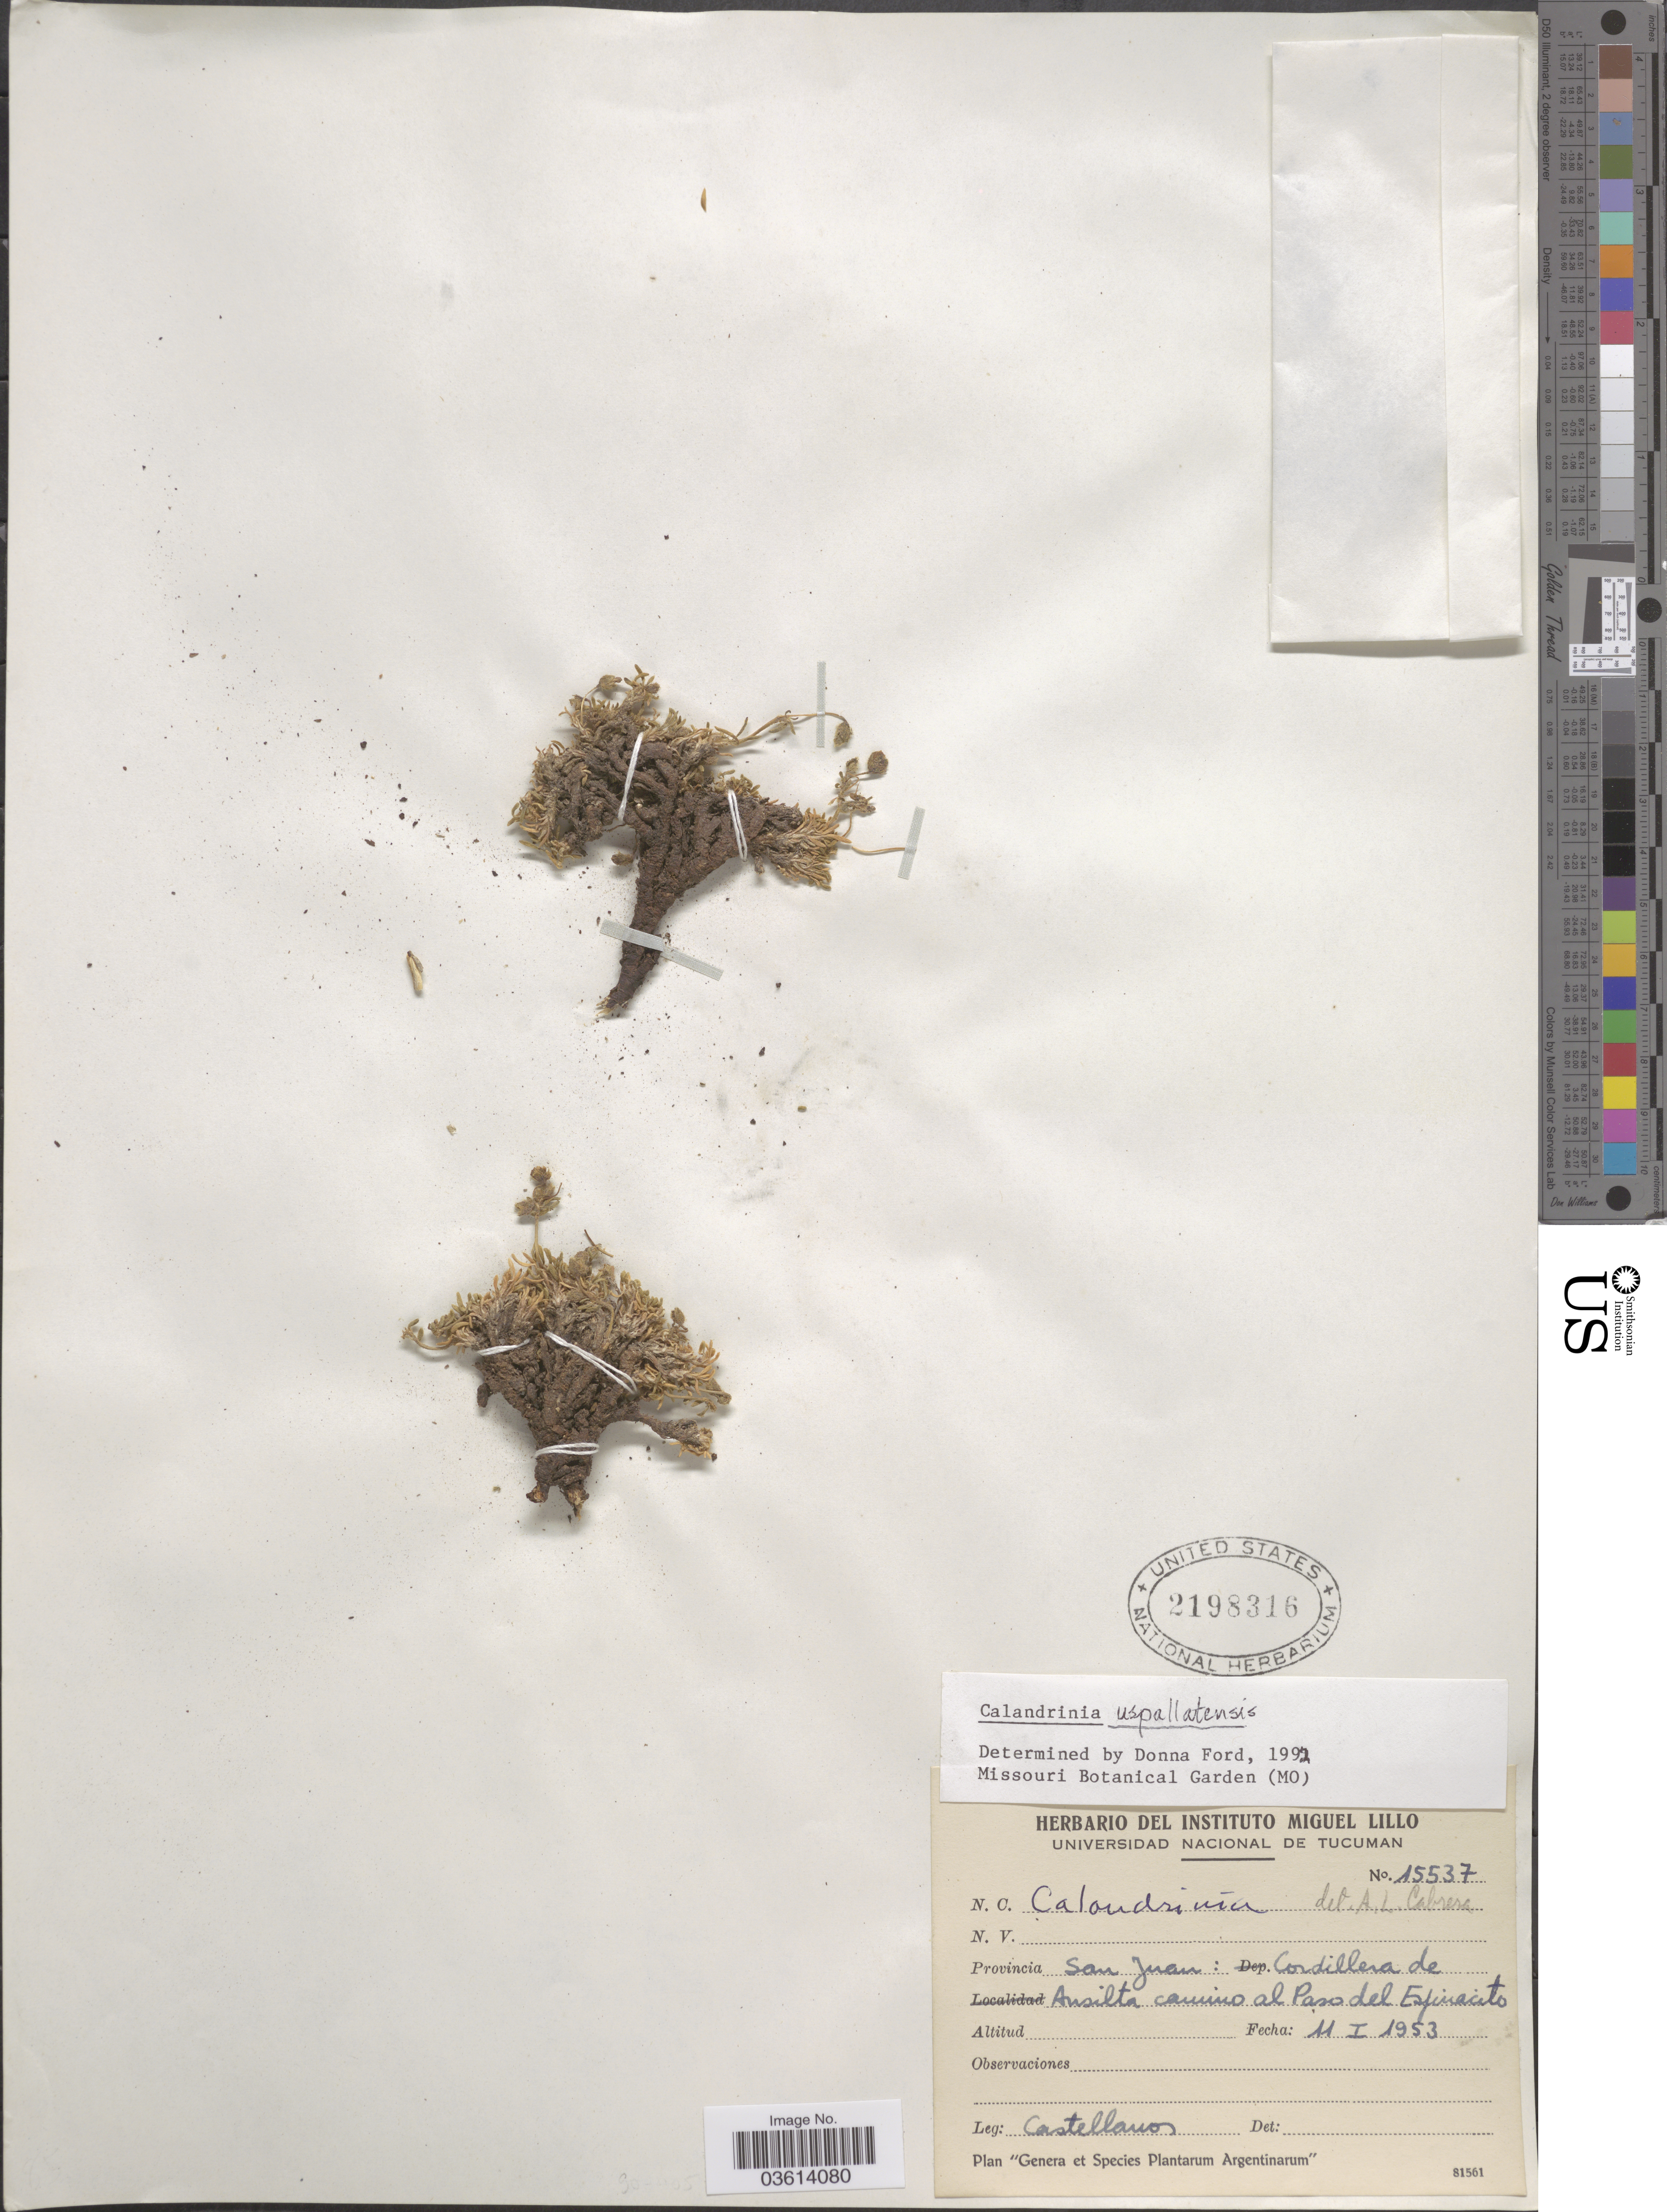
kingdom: Plantae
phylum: Tracheophyta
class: Magnoliopsida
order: Caryophyllales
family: Montiaceae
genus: Montiopsis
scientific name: Montiopsis potentilloides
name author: (Barnéoud) D.I. Ford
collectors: -- Castellanos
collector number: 15537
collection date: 1953-01-11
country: Argentina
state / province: San Juan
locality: Cordillera de Ansilta camino al Paso del Espiracito.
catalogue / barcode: US 2198316